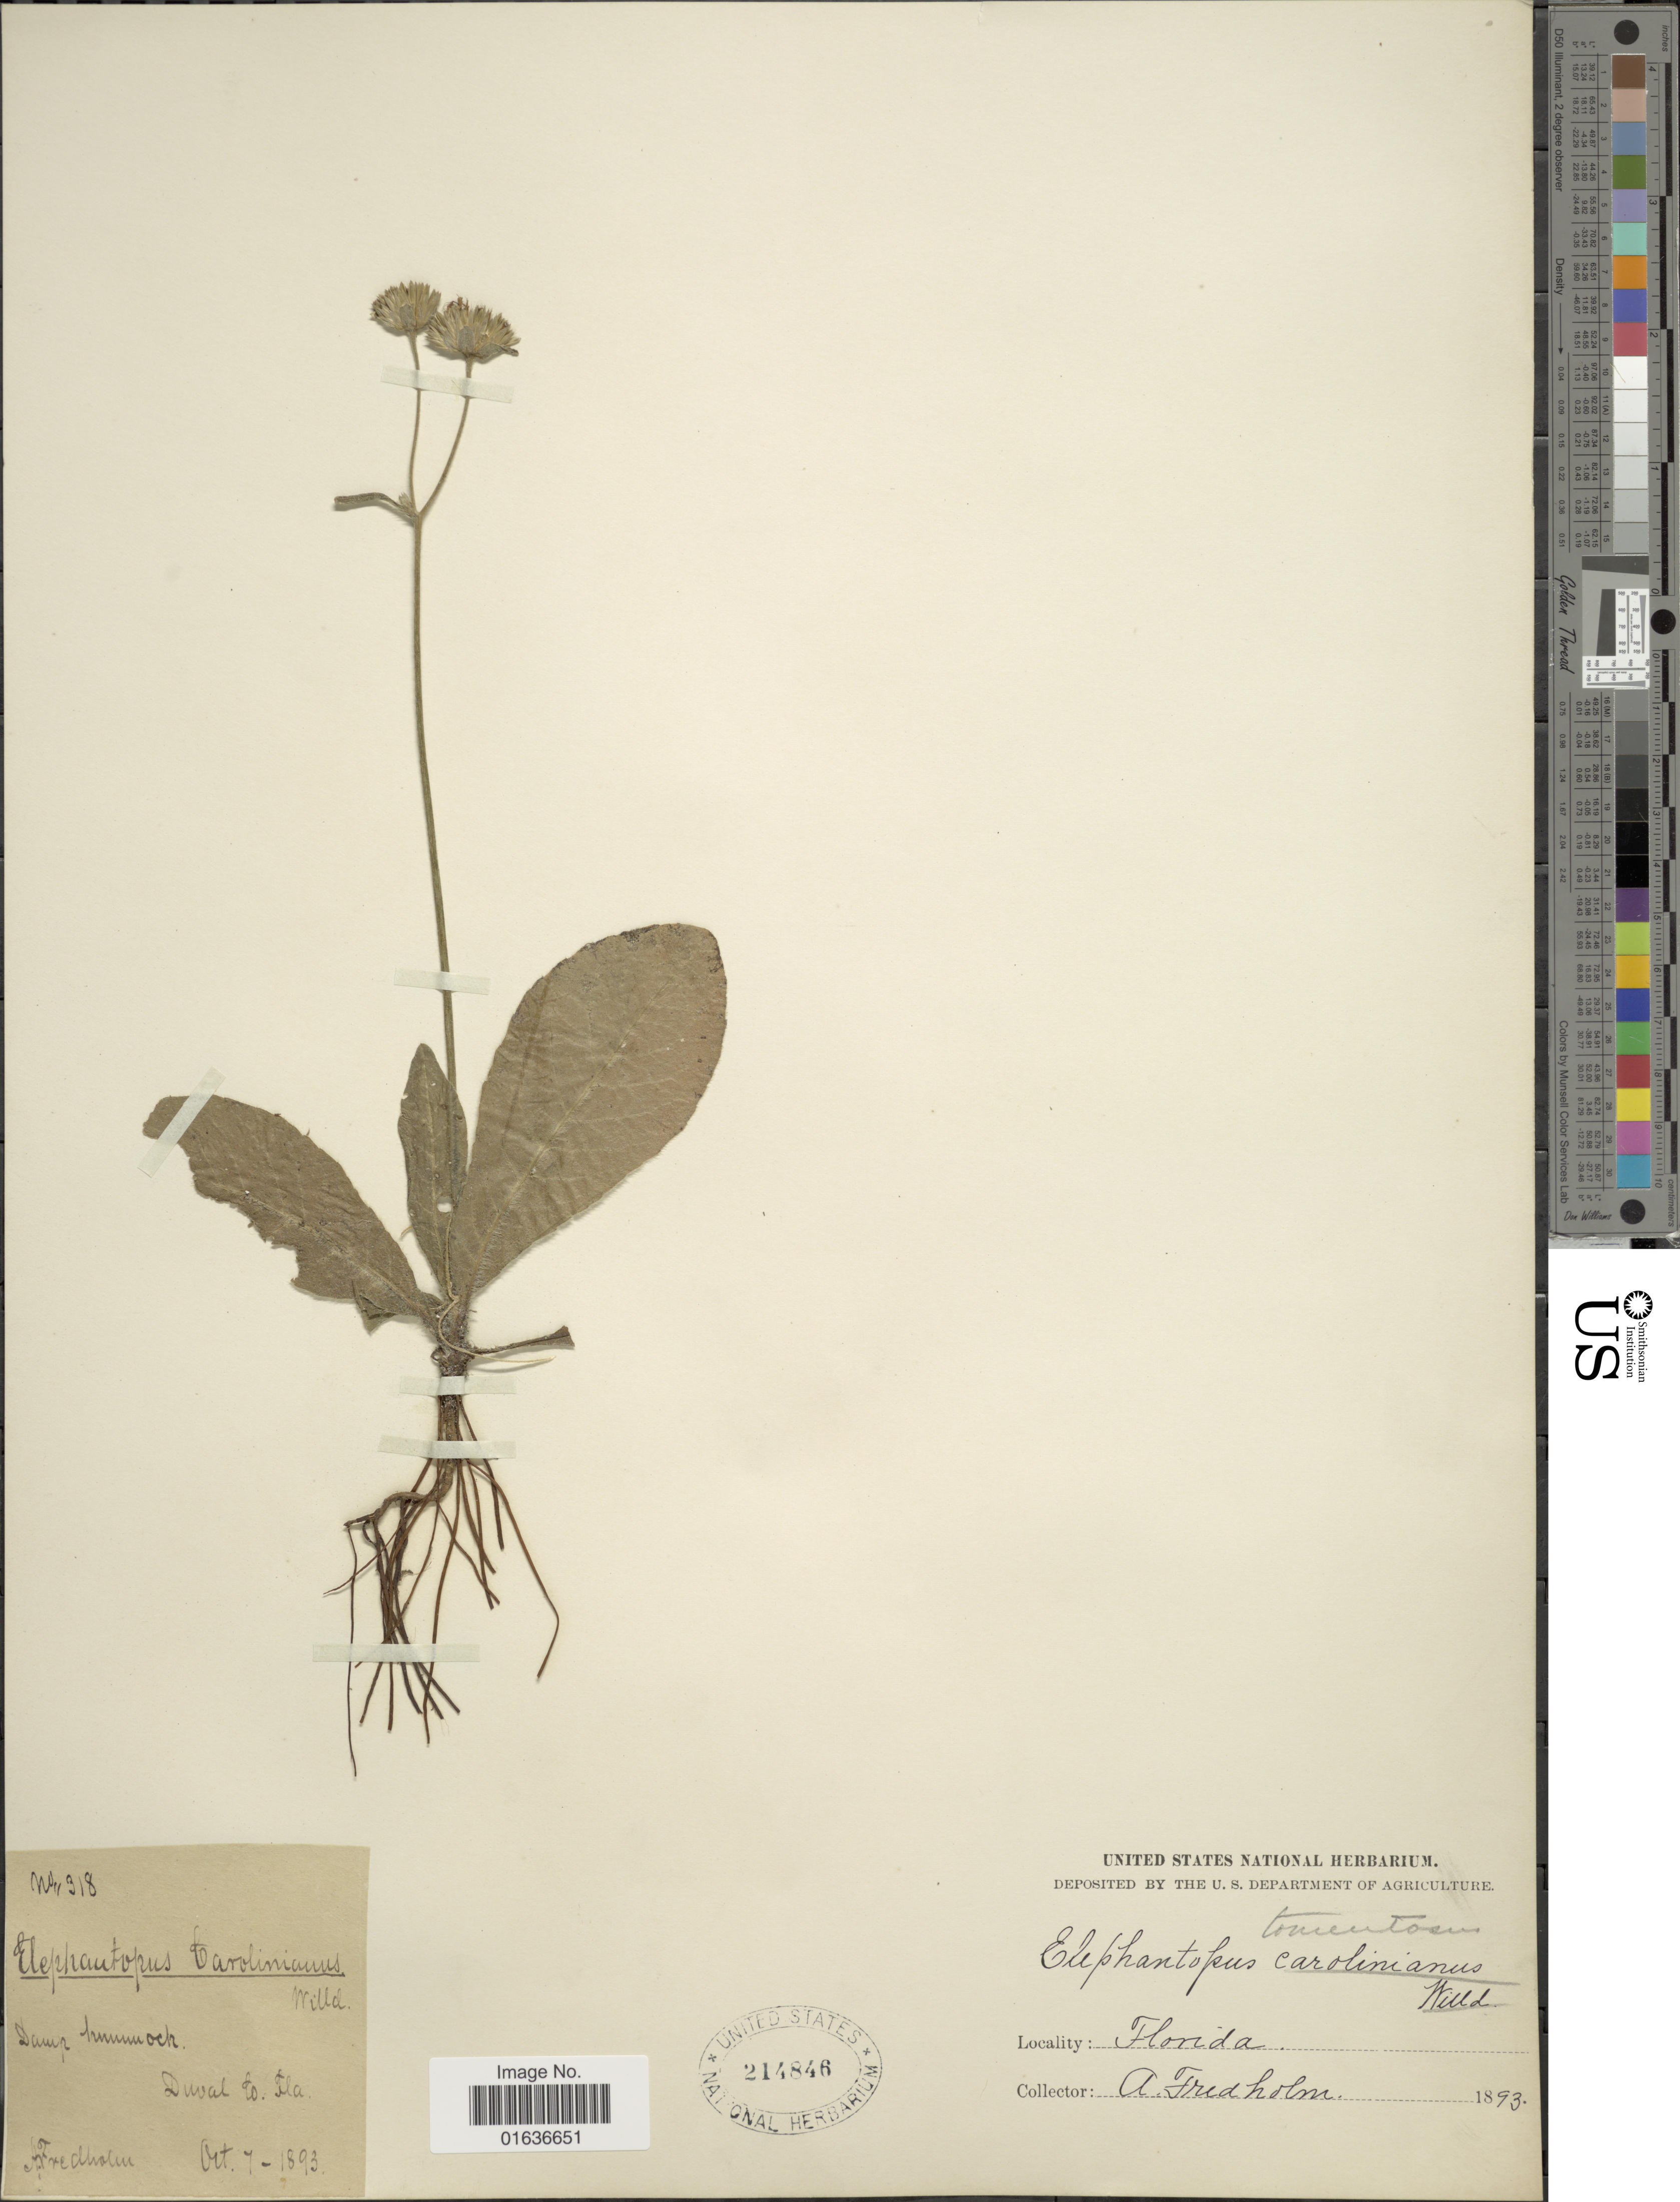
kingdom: Plantae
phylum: Tracheophyta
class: Magnoliopsida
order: Asterales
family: Asteraceae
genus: Elephantopus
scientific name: Elephantopus elatus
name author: Bertol.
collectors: A. Fredholm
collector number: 318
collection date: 1893-10-07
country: United States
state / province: Florida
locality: Damp Hammock, Duval Co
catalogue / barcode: US 214846